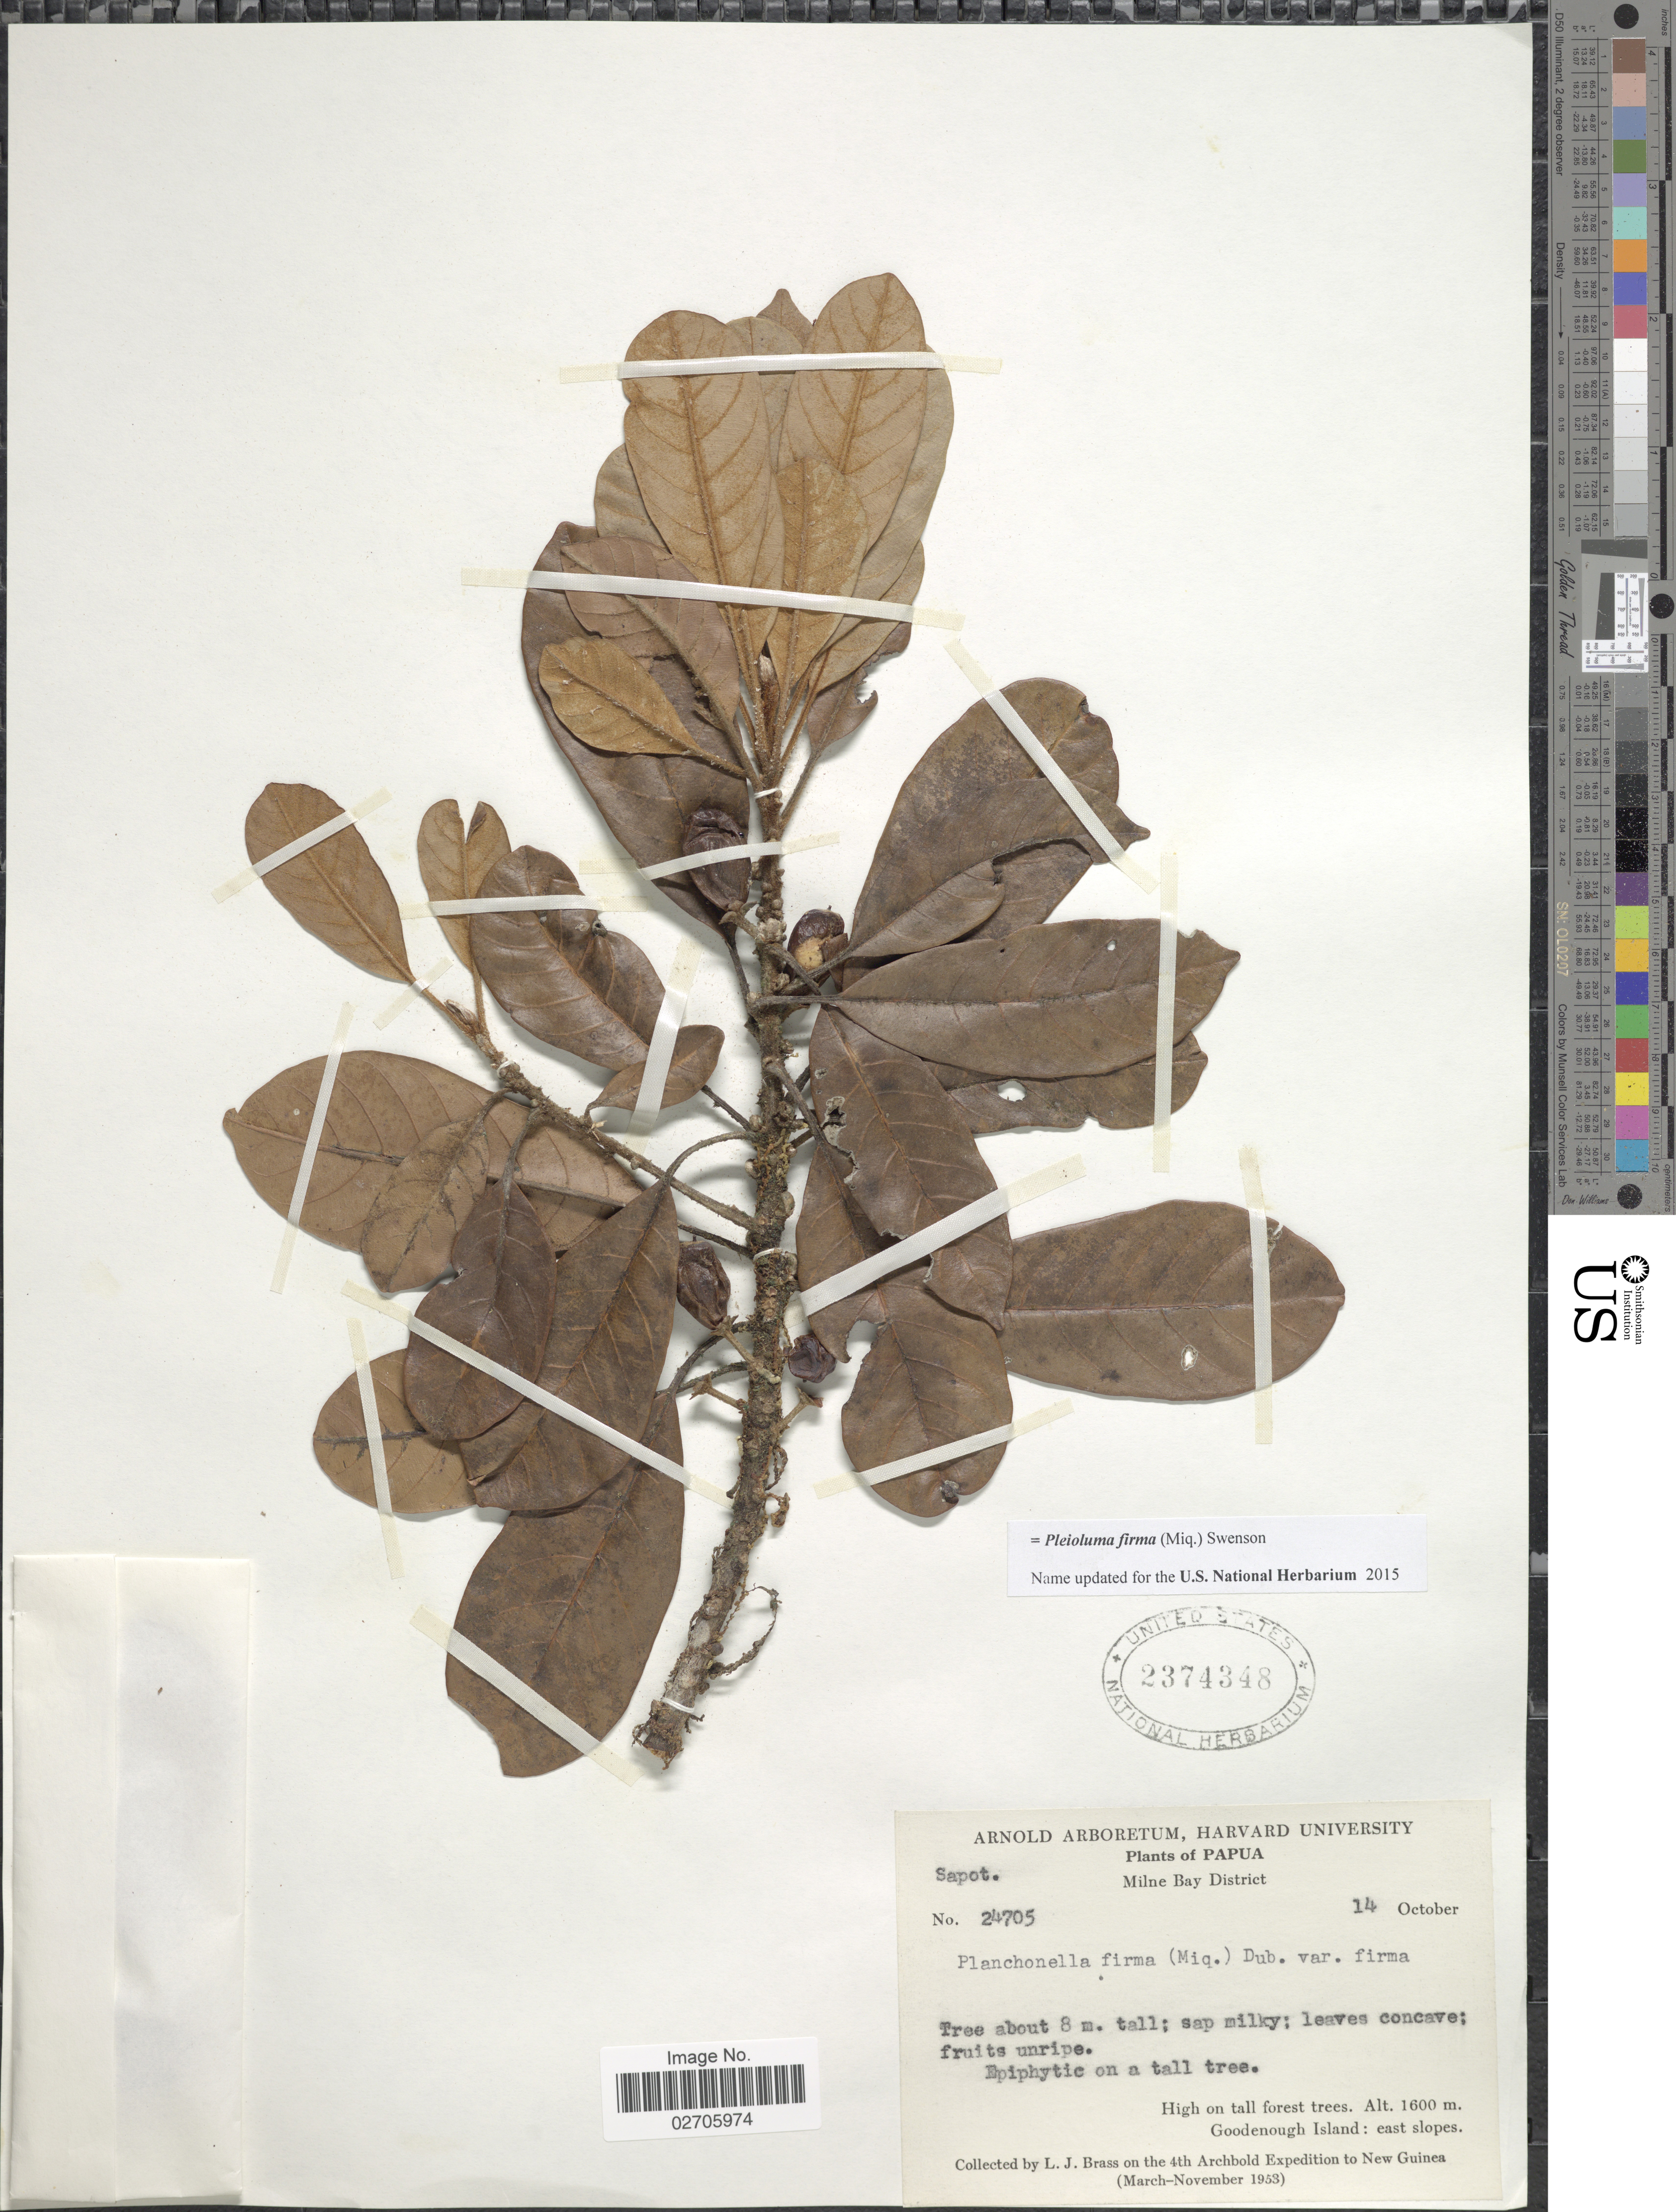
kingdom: Plantae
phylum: Tracheophyta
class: Magnoliopsida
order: Ericales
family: Sapotaceae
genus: Pleioluma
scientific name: Pleioluma firma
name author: (Miq.) Swenson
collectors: L. J. Brass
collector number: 24705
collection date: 1953-10-14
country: Papua New Guinea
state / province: Milne Bay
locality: Papua. Milne Bay District. Goodenough Island: east slopes. New Guinea.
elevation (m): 1600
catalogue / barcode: US 2374348